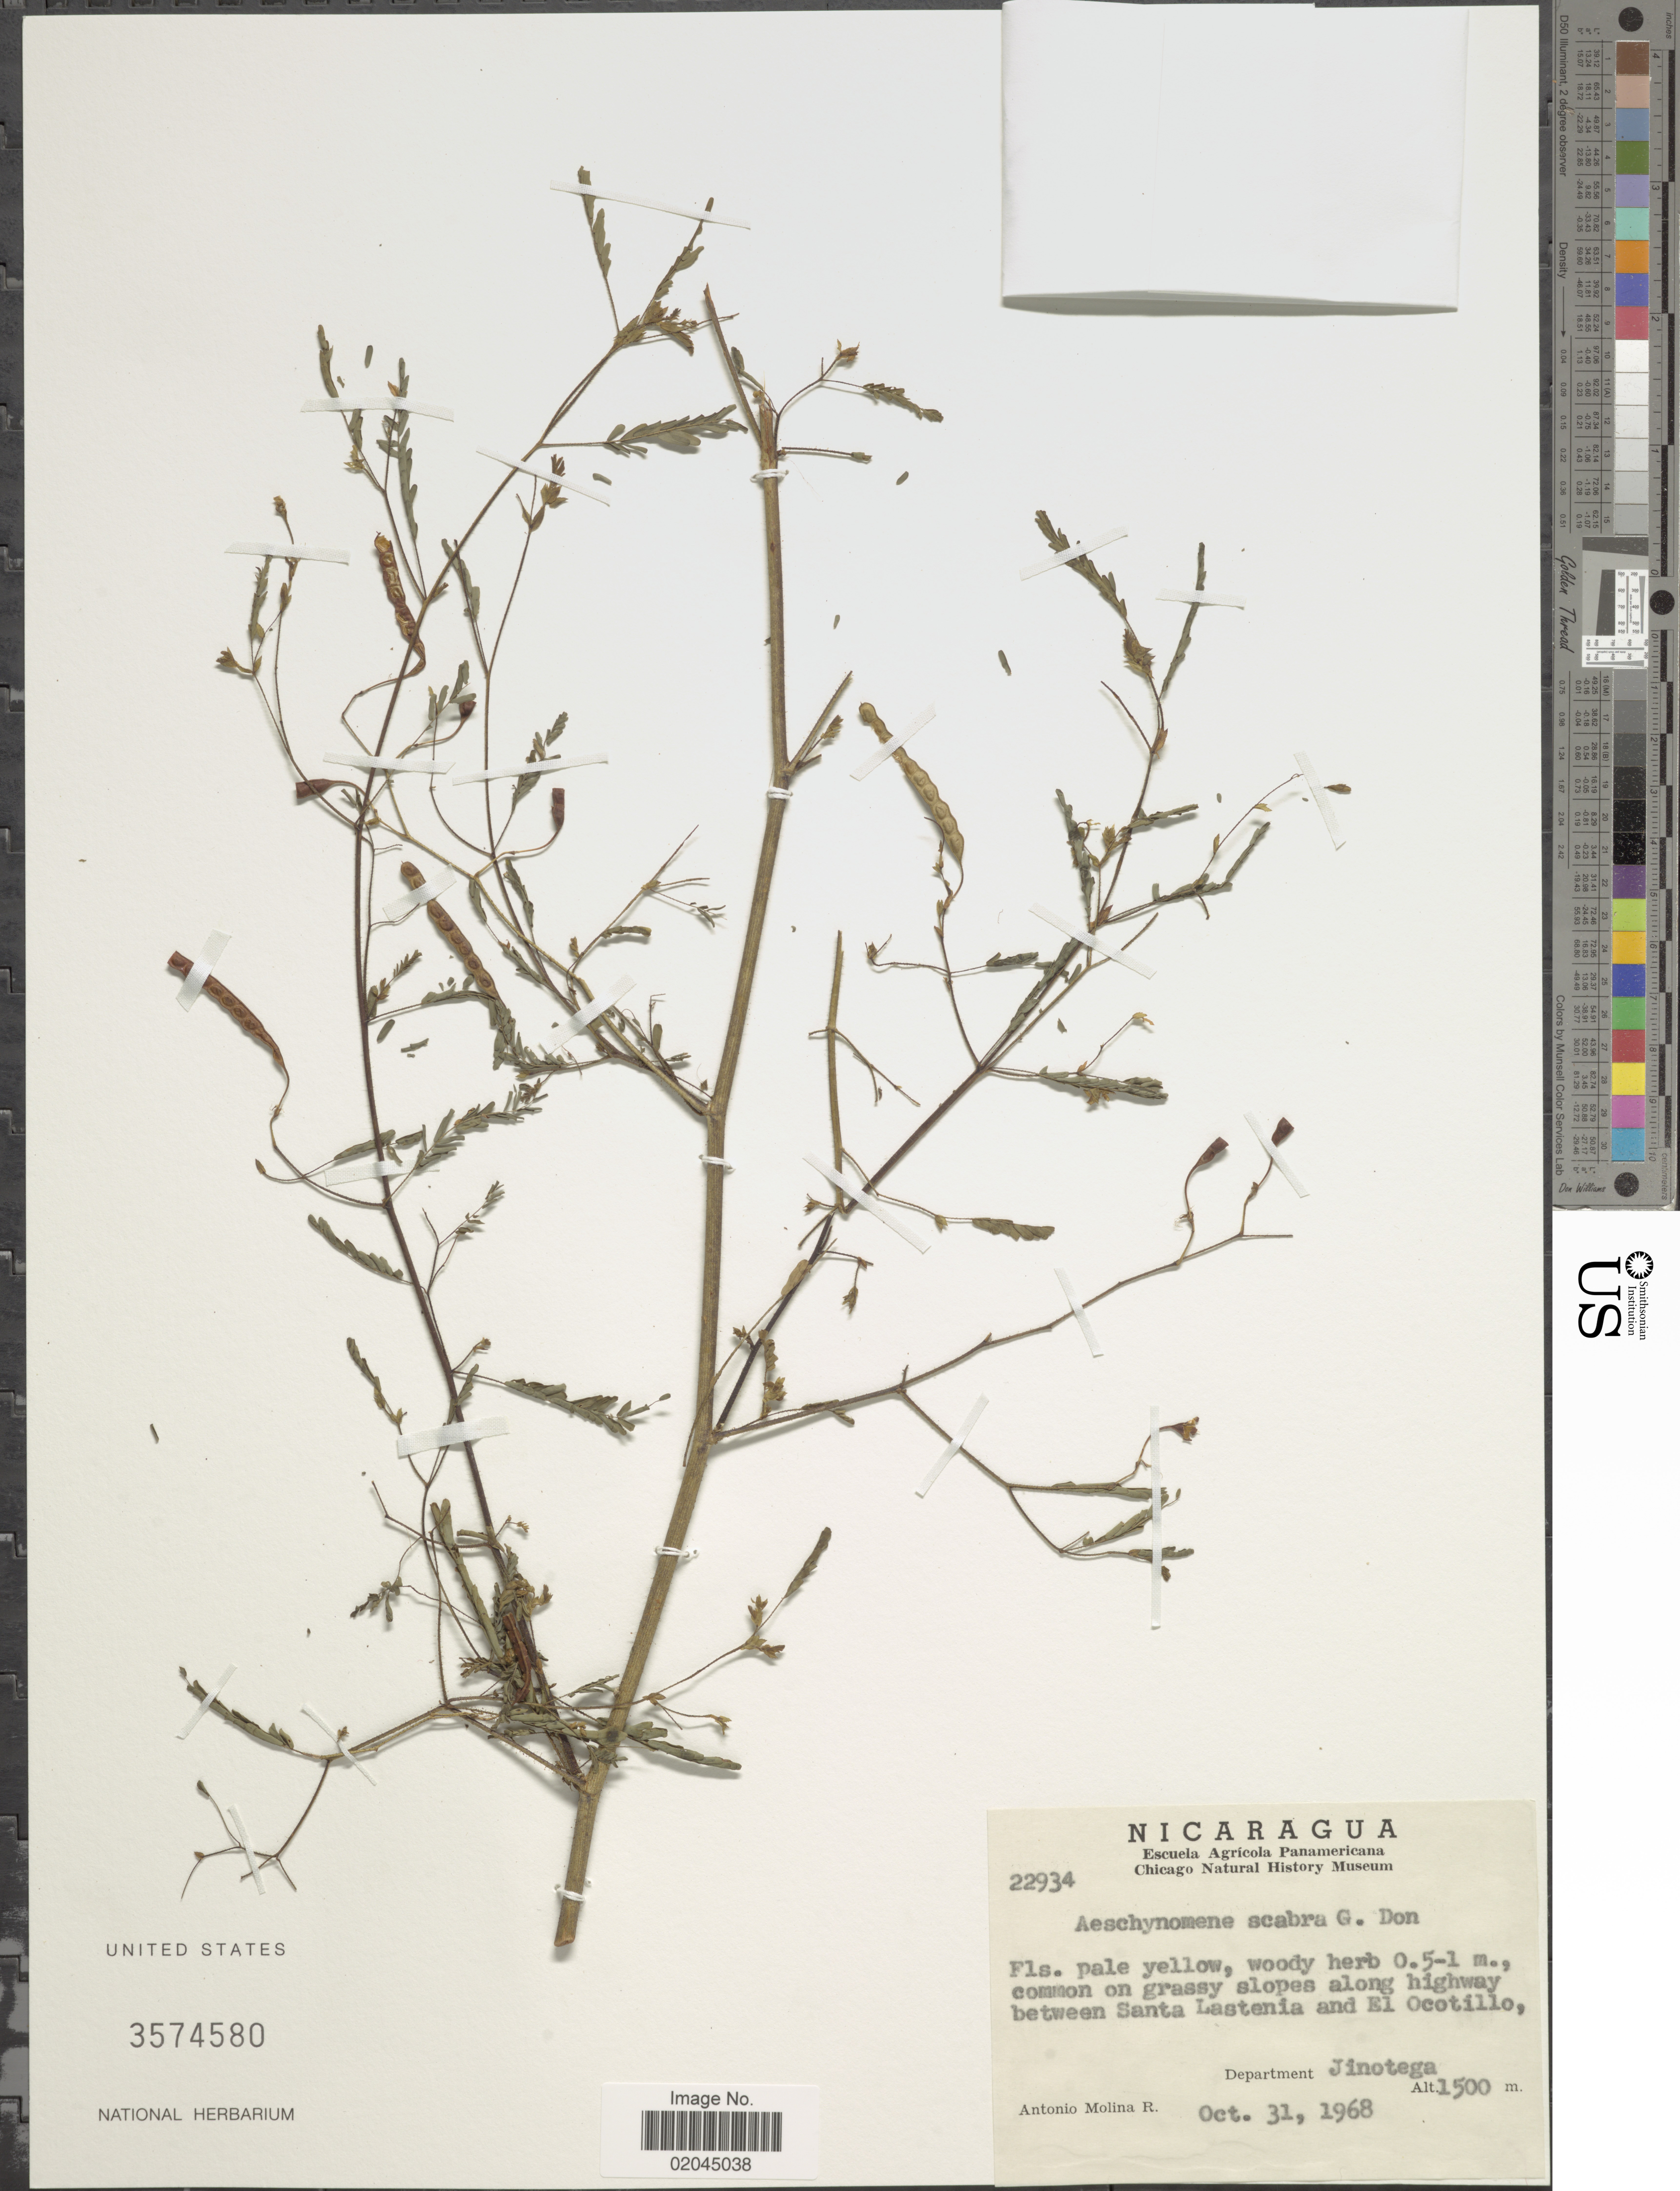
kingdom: Plantae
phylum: Tracheophyta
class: Magnoliopsida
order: Fabales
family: Fabaceae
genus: Aeschynomene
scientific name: Aeschynomene scabra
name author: G. Don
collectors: A. Molina R.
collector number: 22934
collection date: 1968-10-31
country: Nicaragua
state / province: Jinotega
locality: Common on grassy slopes along highway between Santa Lastenia and El Ocotillo, Department Jinotega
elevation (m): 1500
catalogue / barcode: US 3574580